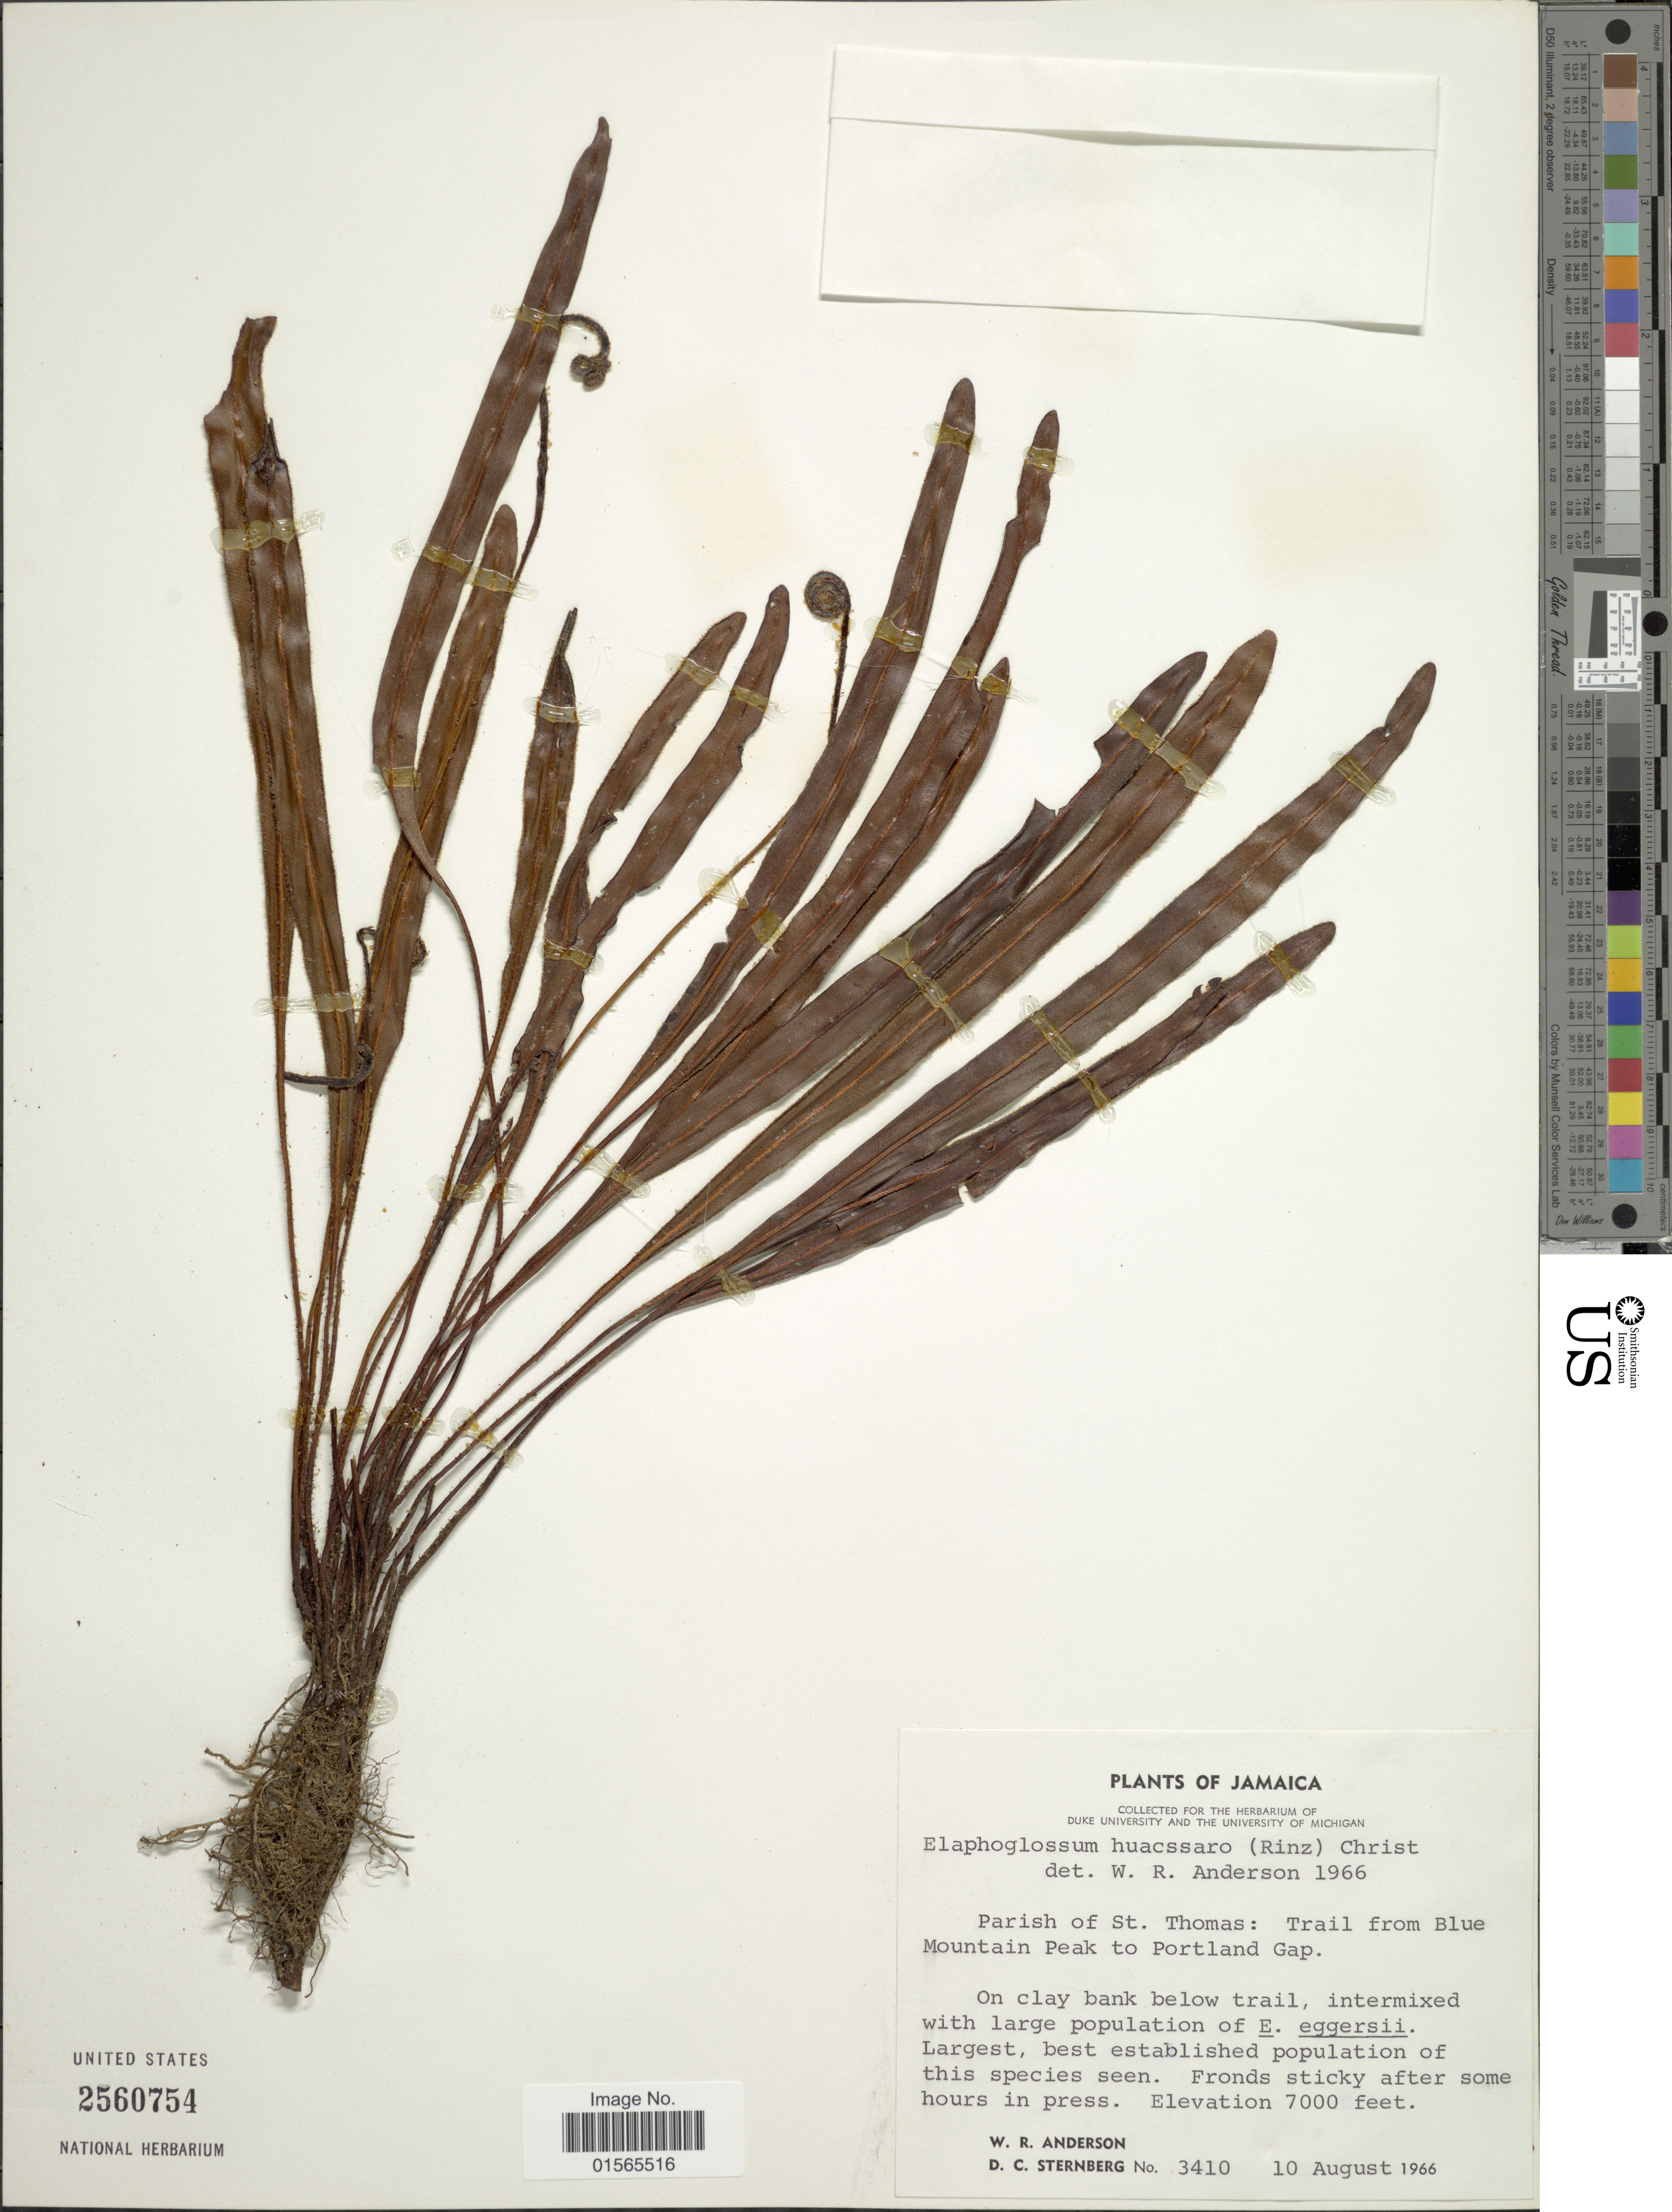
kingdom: Plantae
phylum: Tracheophyta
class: Polypodiopsida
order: Polypodiales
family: Dryopteridaceae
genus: Elaphoglossum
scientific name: Elaphoglossum huacsaro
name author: (Ruiz) Christ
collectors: W. Anderson & D. Sternberg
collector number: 3410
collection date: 1966-08-10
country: Jamaica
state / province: Saint Thomas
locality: Trail from Blue Mountain Peak to Portland Gap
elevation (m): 2134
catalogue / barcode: US 2560754